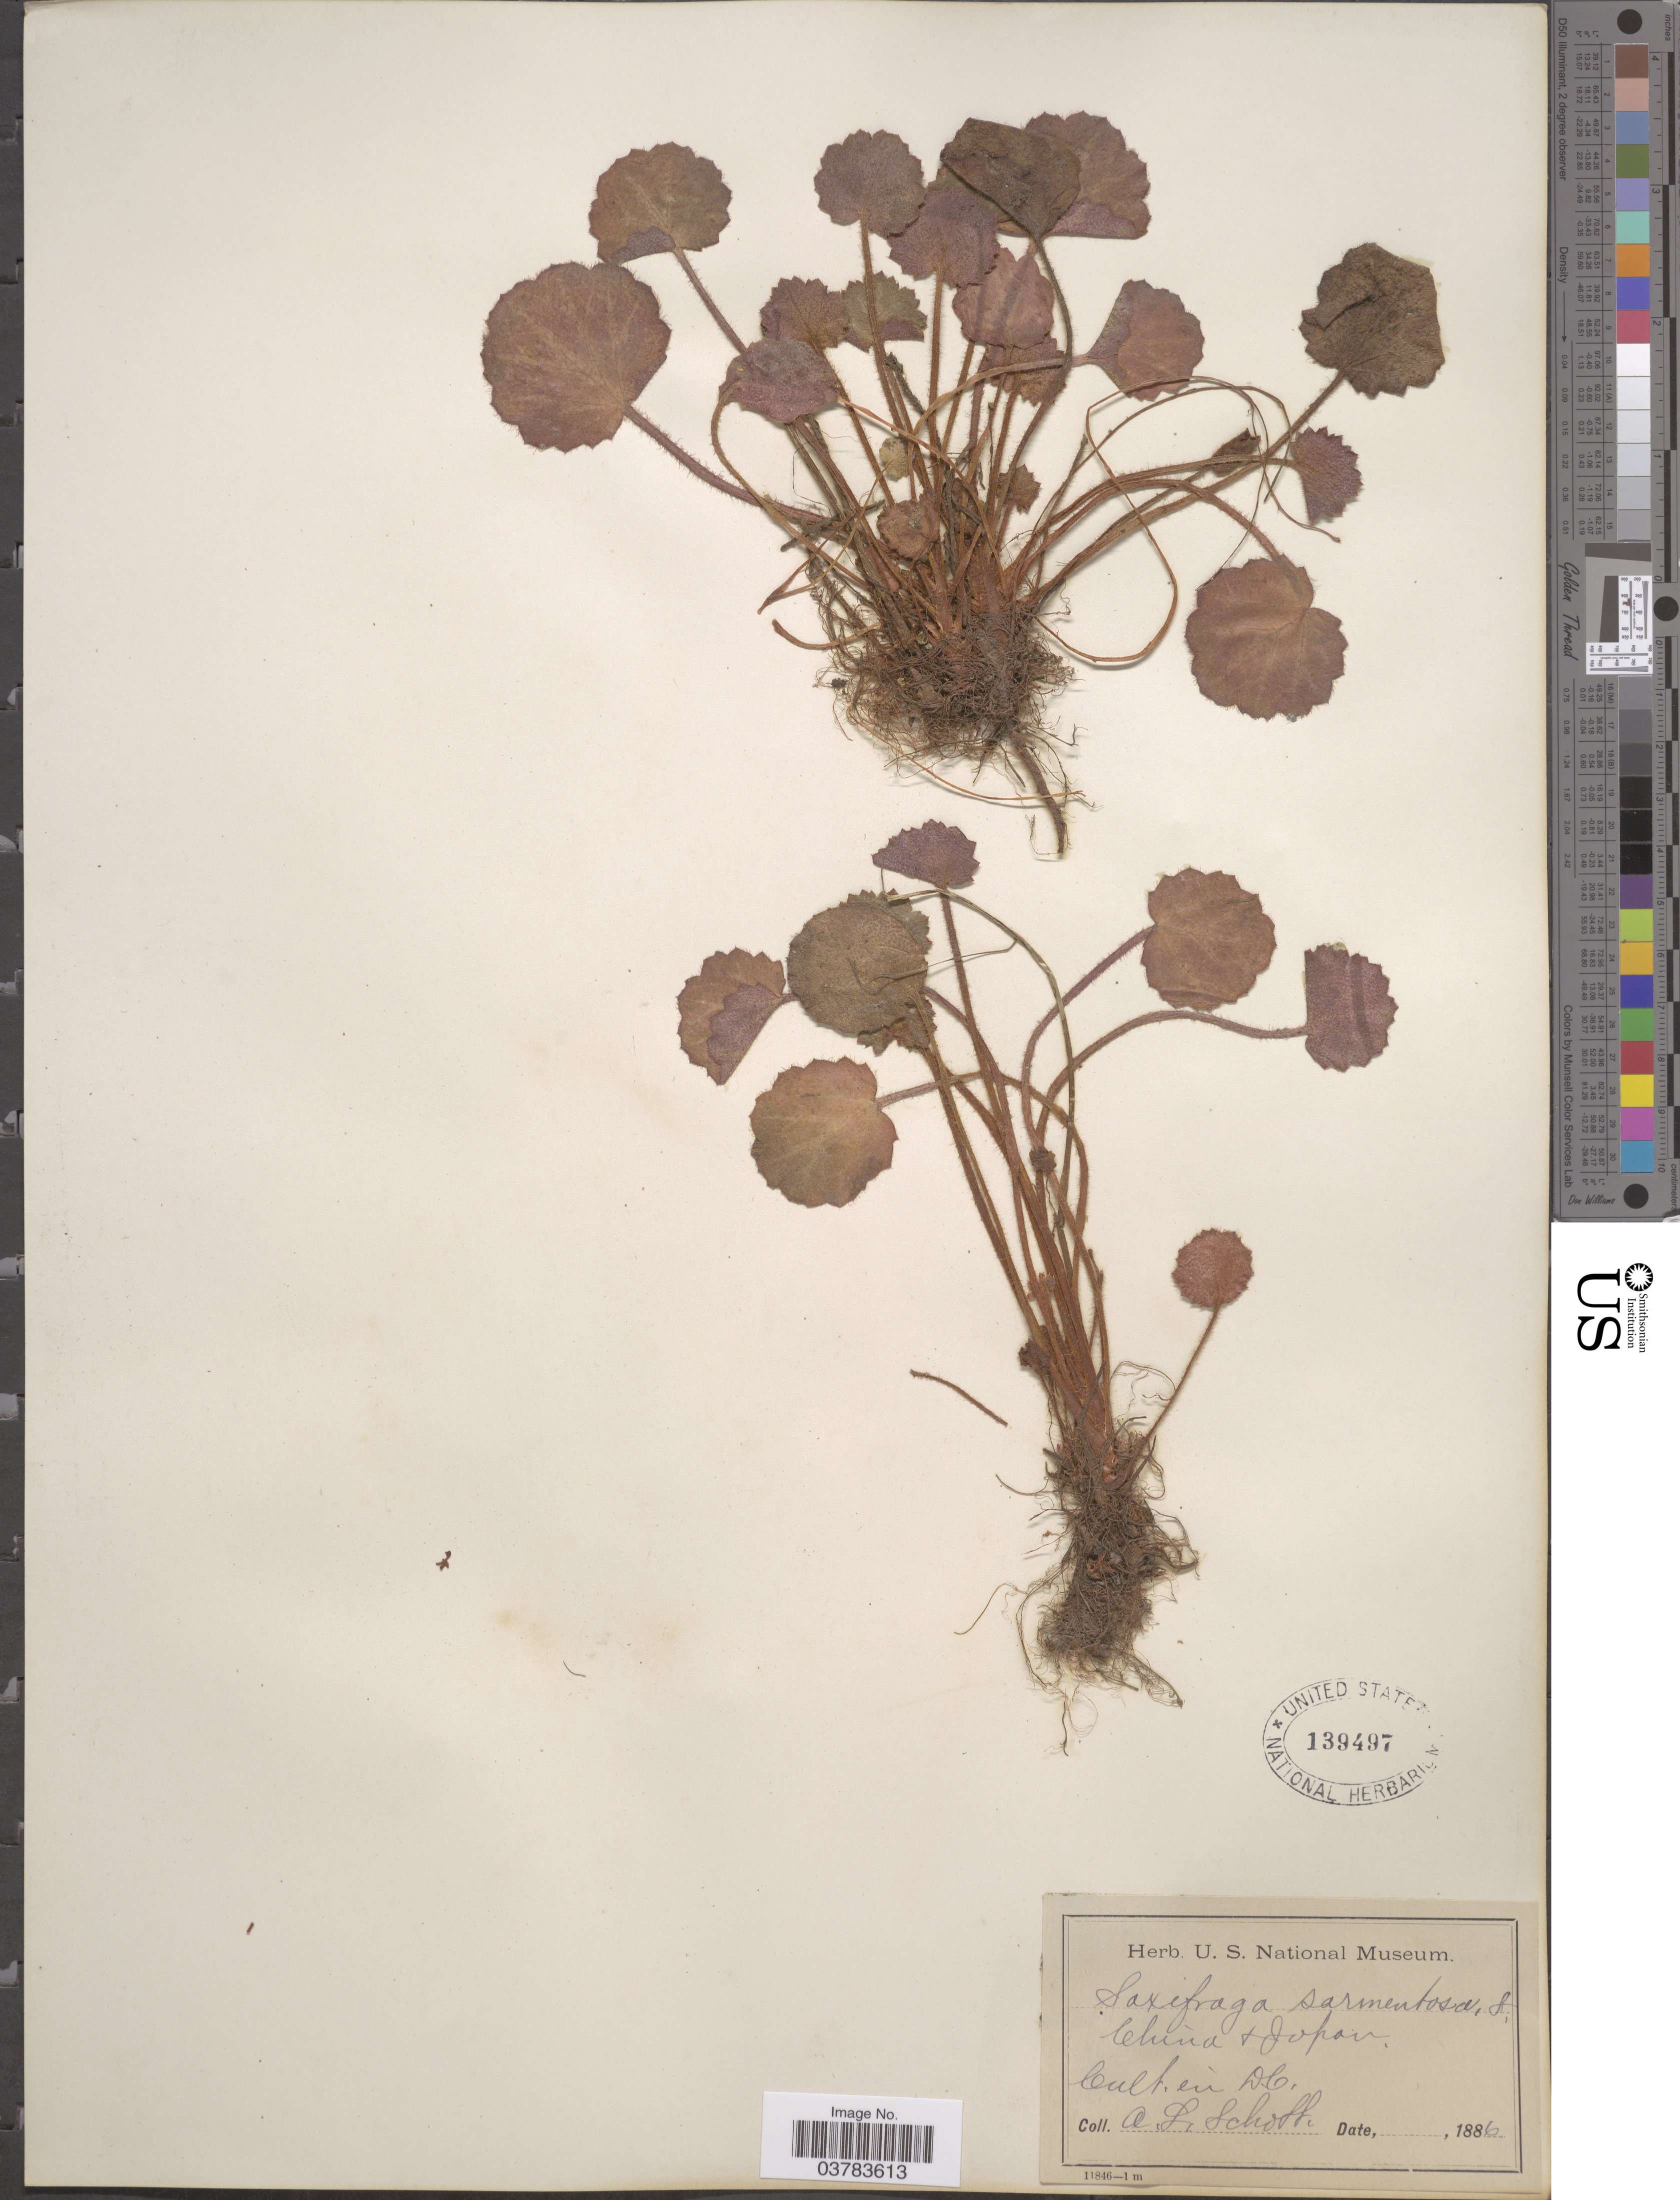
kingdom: Plantae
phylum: Tracheophyta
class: Magnoliopsida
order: Saxifragales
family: Saxifragaceae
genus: Saxifraga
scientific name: Saxifraga sarmentosa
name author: L. f.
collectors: A. Schoff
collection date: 1886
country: United States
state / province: District of Columbia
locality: Cult. in D.C.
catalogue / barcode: US 139497